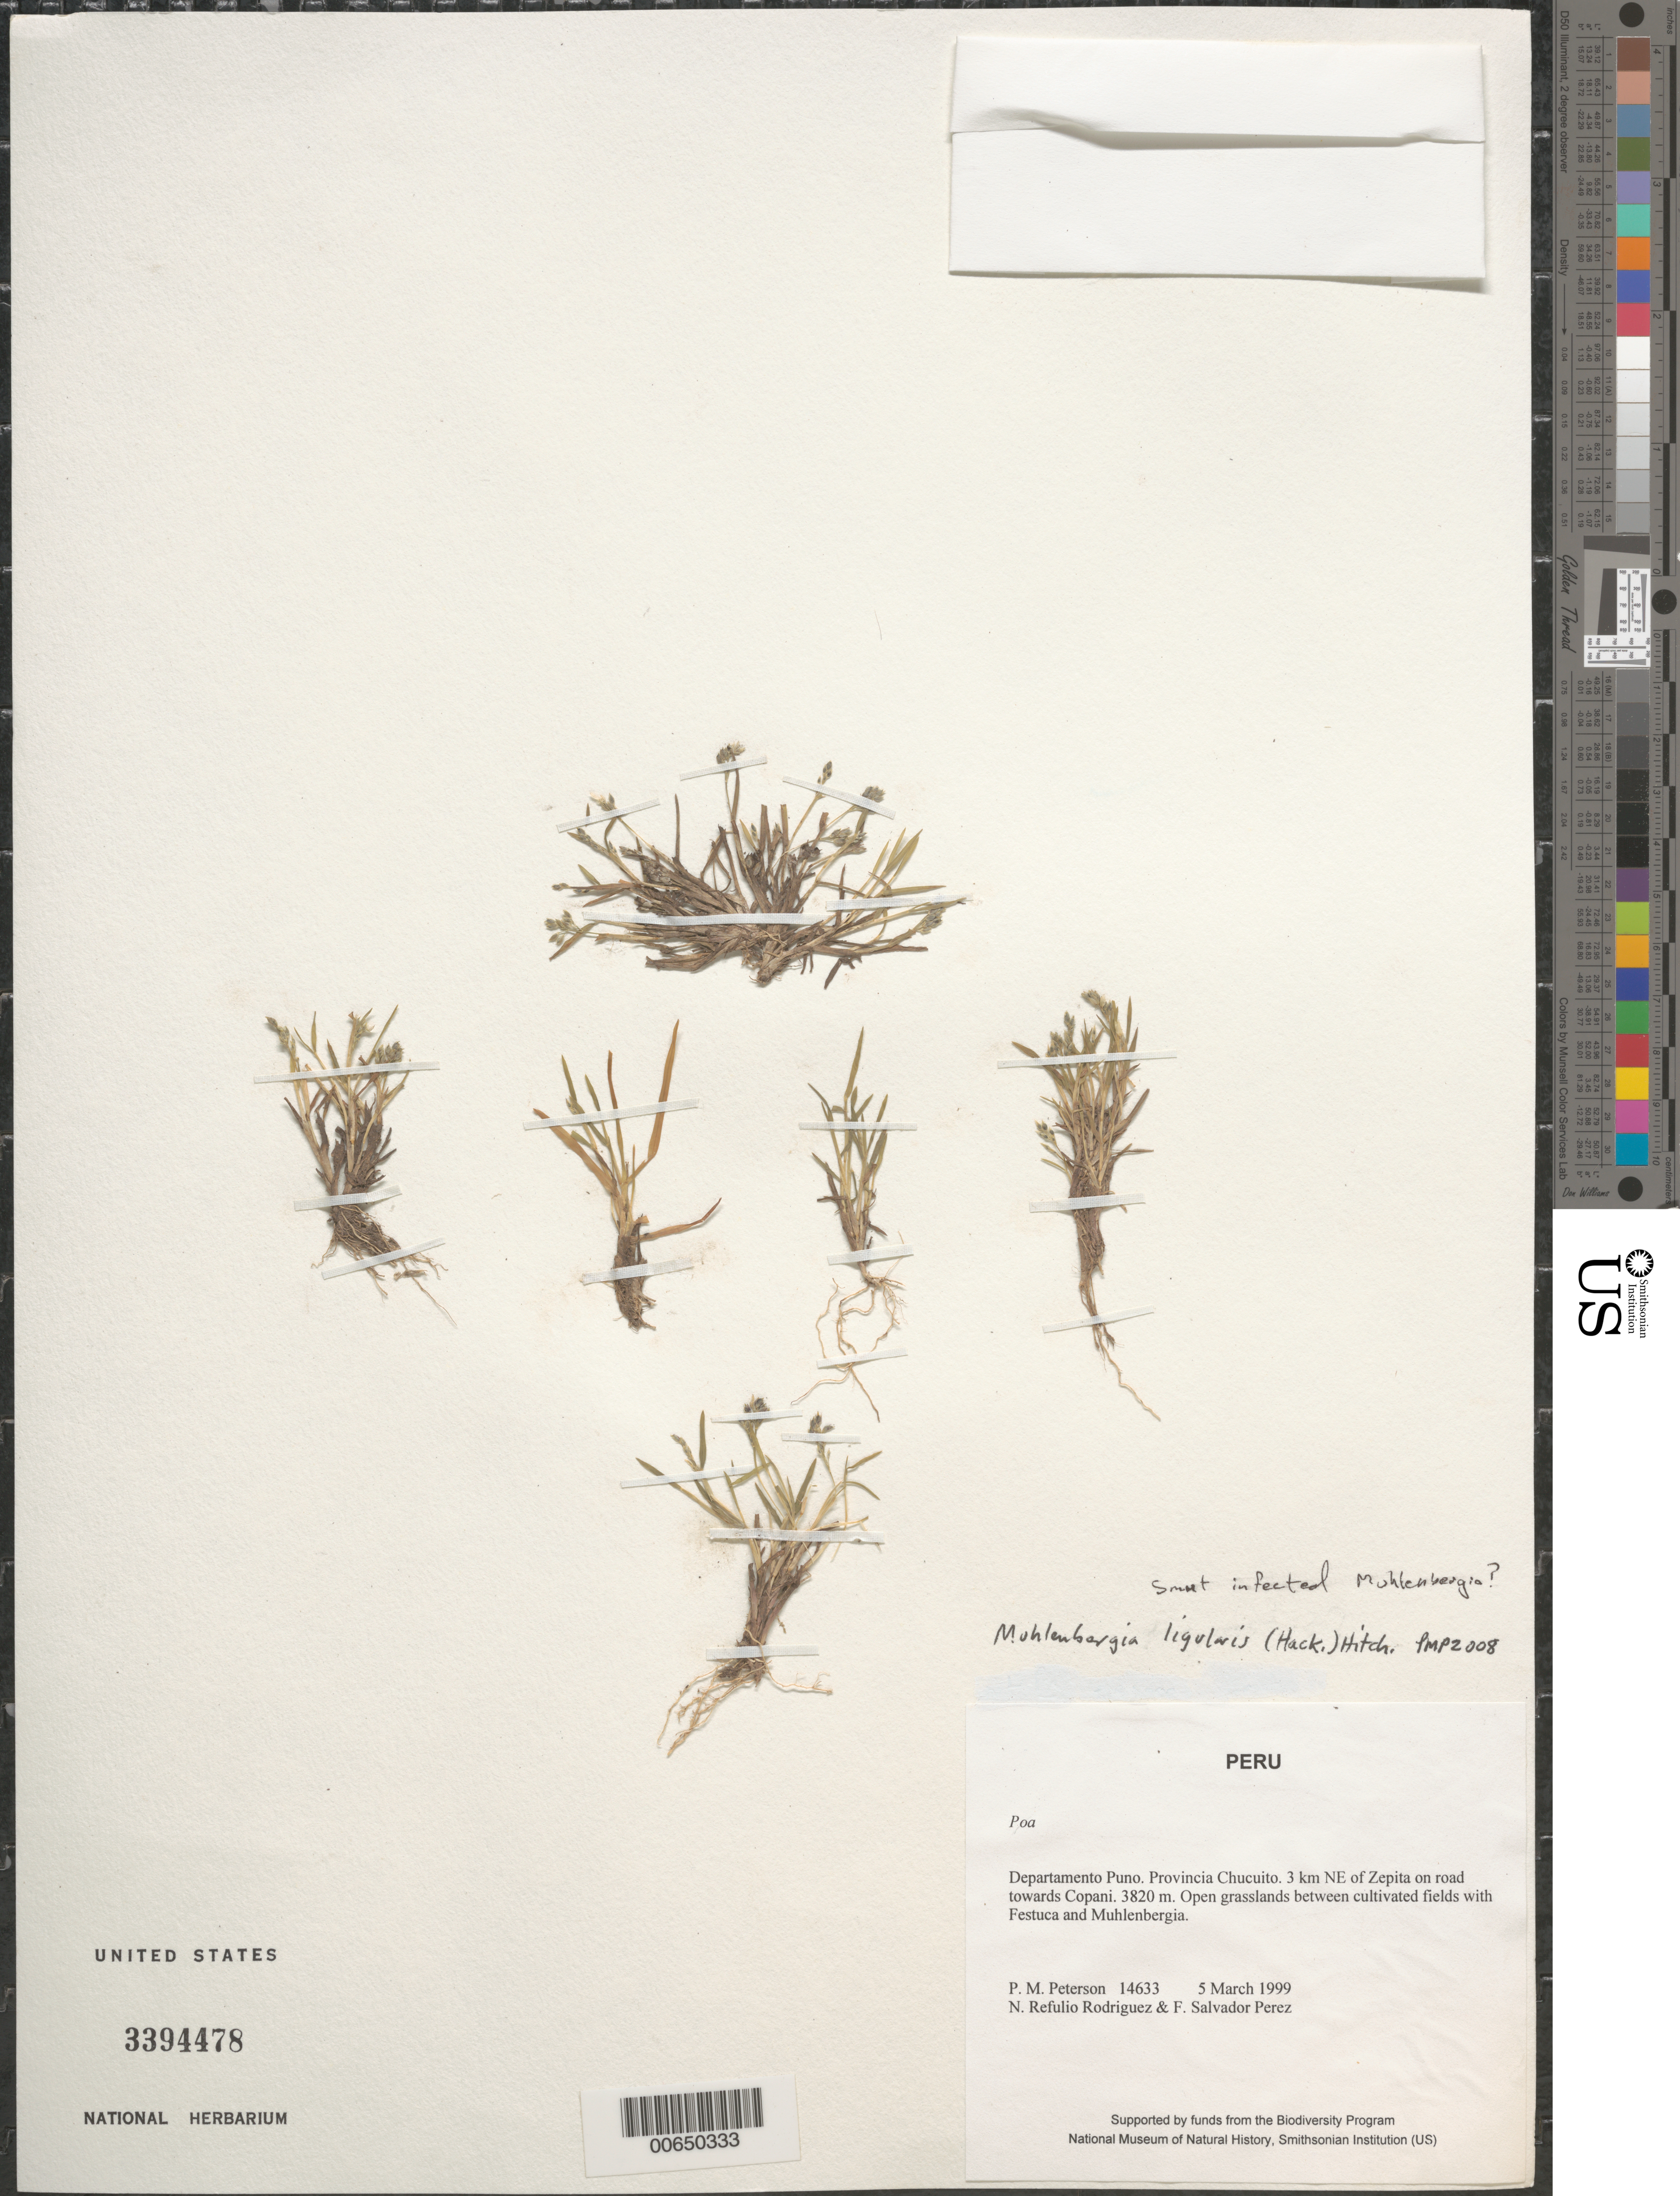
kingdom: Plantae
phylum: Tracheophyta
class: Liliopsida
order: Poales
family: Poaceae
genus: Muhlenbergia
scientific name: Muhlenbergia ligularis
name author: (Hack.) Hitchc.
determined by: Peterson, Paul M., (BOT), Smithsonian Institution - National Museum of Natural History (UNITED STATES)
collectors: P. M. Peterson, N. Refulio-Rodríguez & F. Salvador Perez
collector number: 14633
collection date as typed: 05 Mar 1999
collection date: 1999-03-05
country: Peru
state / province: Puno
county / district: Chucuito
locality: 3 km NE of Zepita on road towards Copani.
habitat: Open grasslands between cultivated fields with Festuca and Muhlenbergia.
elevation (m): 3820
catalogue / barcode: US 3394478